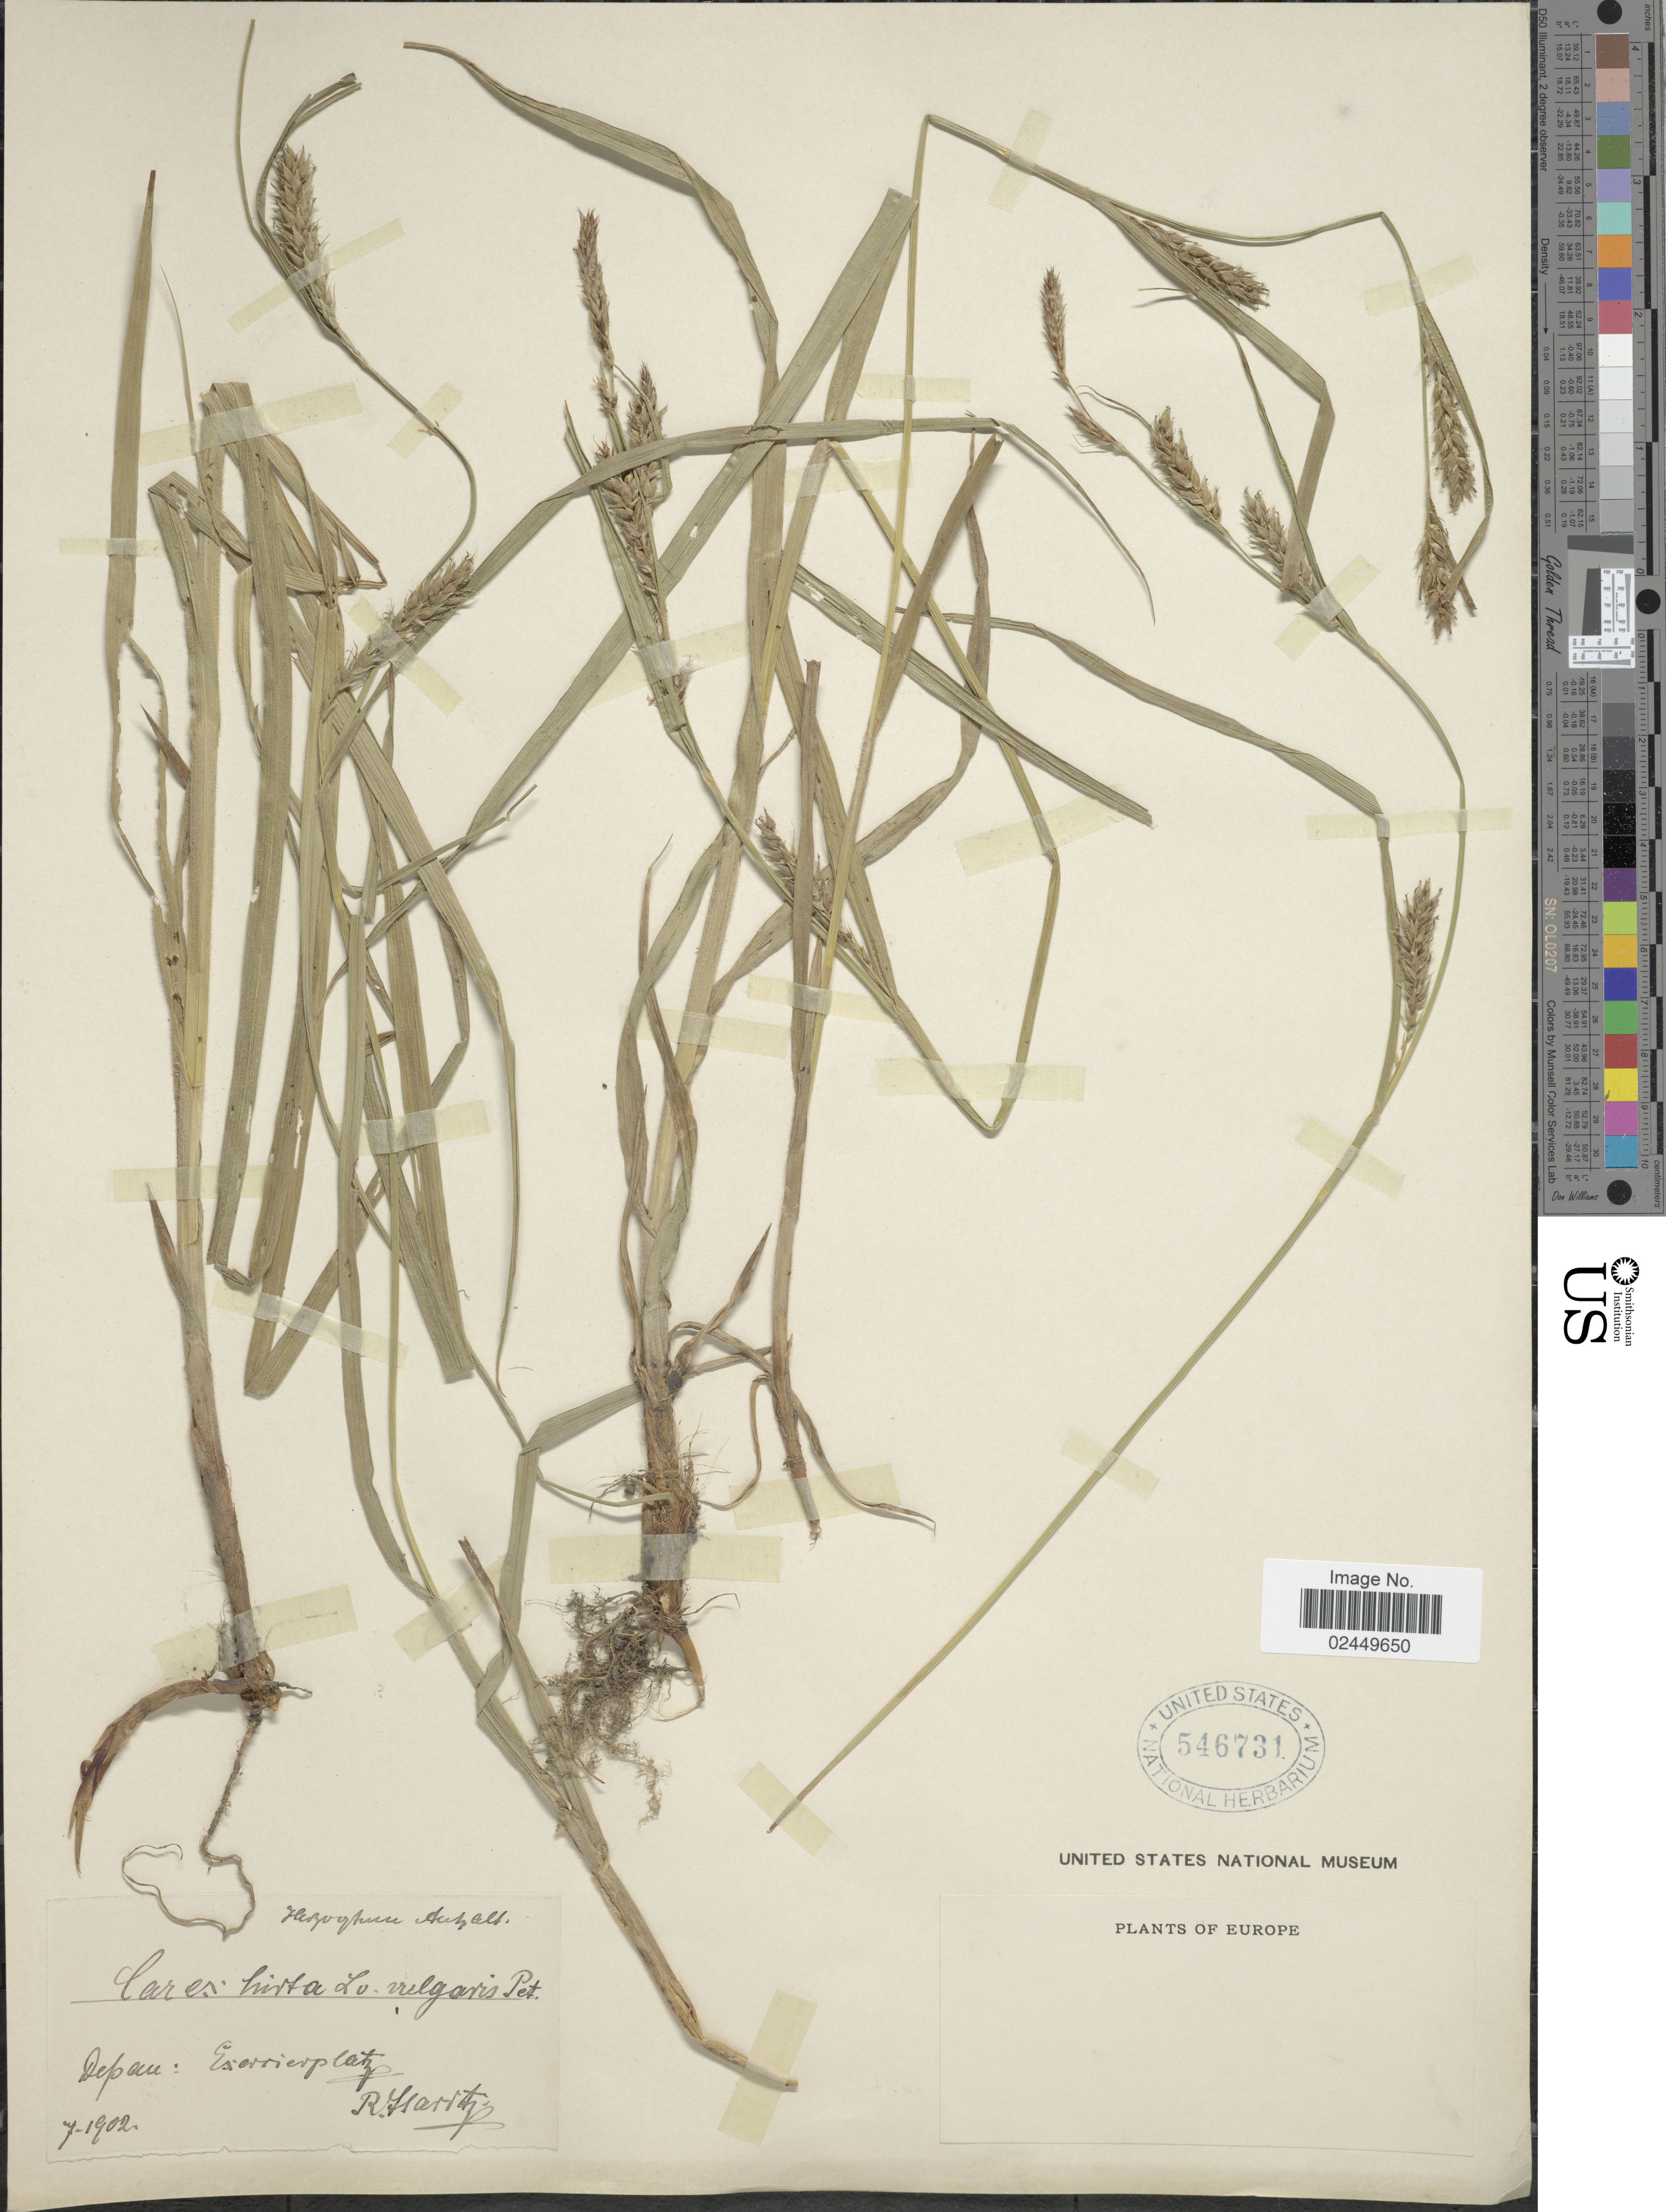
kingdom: Plantae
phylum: Tracheophyta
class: Liliopsida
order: Poales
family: Cyperaceae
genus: Carex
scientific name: Carex hirta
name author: L.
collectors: J. Hart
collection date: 1902-07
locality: Depau: Eserrieplatz [interpreted]. Europe.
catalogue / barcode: US 546731